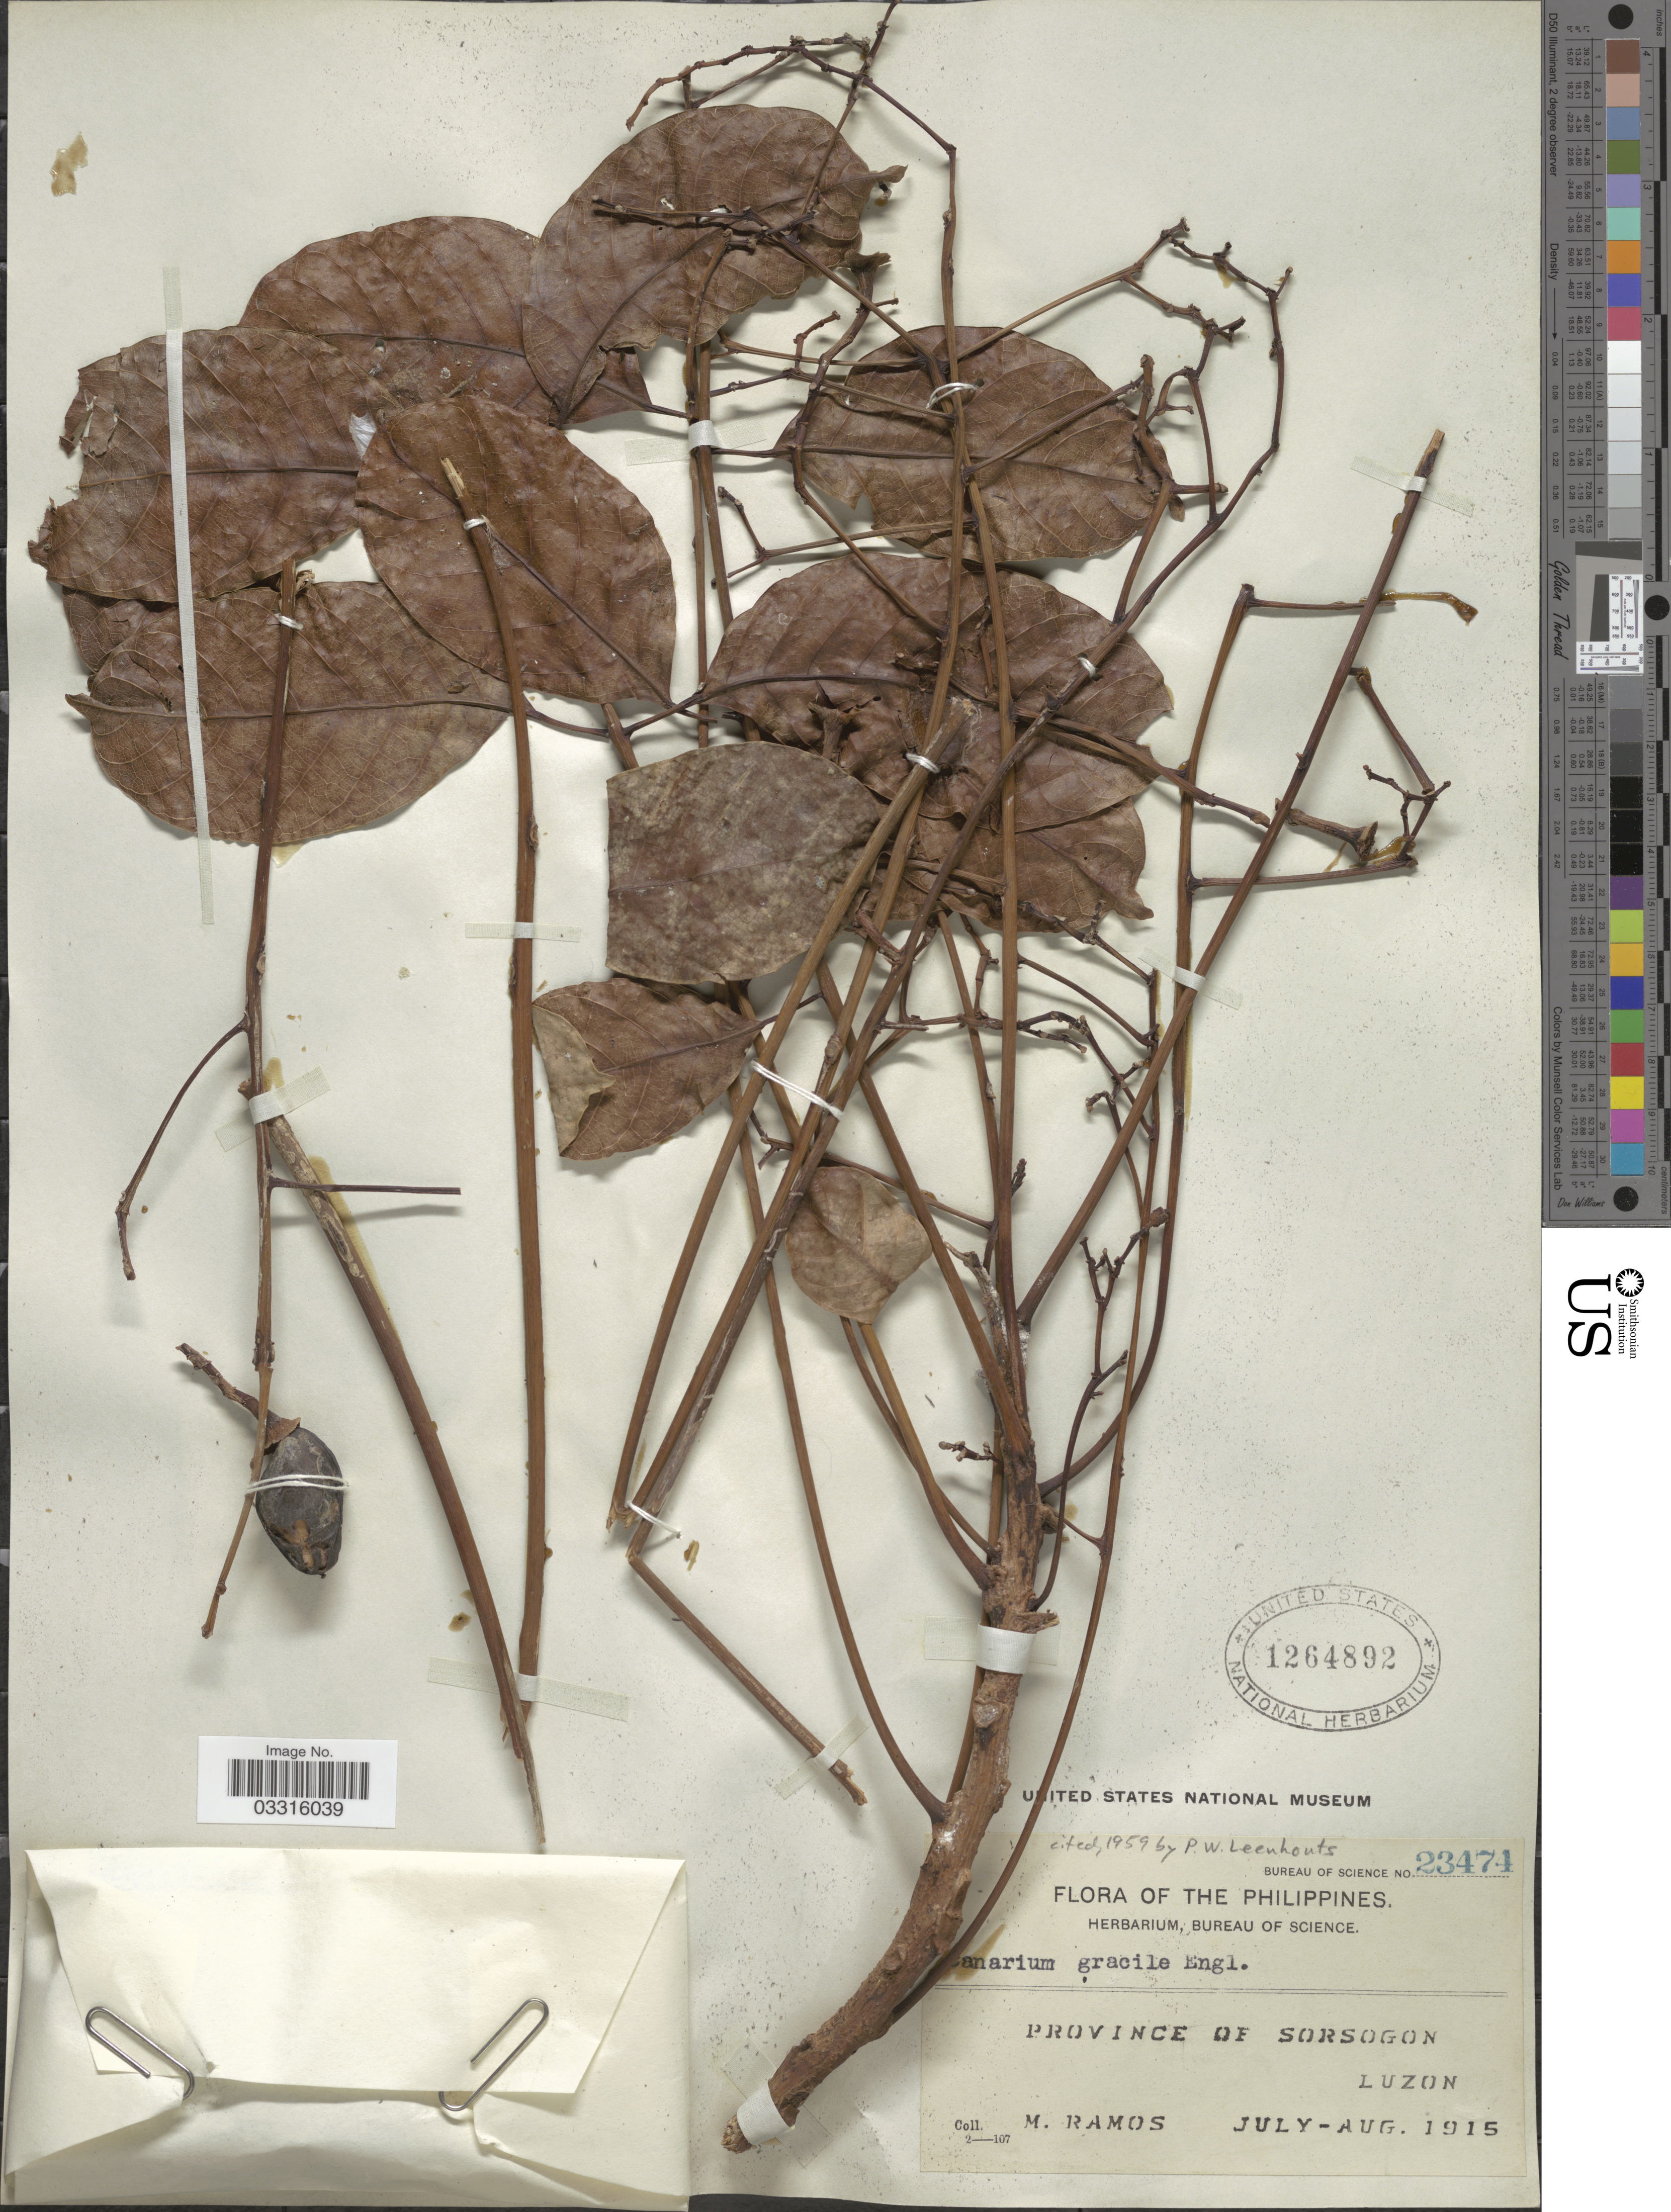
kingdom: Plantae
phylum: Tracheophyta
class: Magnoliopsida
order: Sapindales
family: Burseraceae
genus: Canarium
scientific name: Canarium gracile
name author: Engl.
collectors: M. Ramos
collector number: Bureau of Science 23474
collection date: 1915-07/1915-08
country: Philippines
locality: Province of Sorsogon, Luzon.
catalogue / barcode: US 1264892